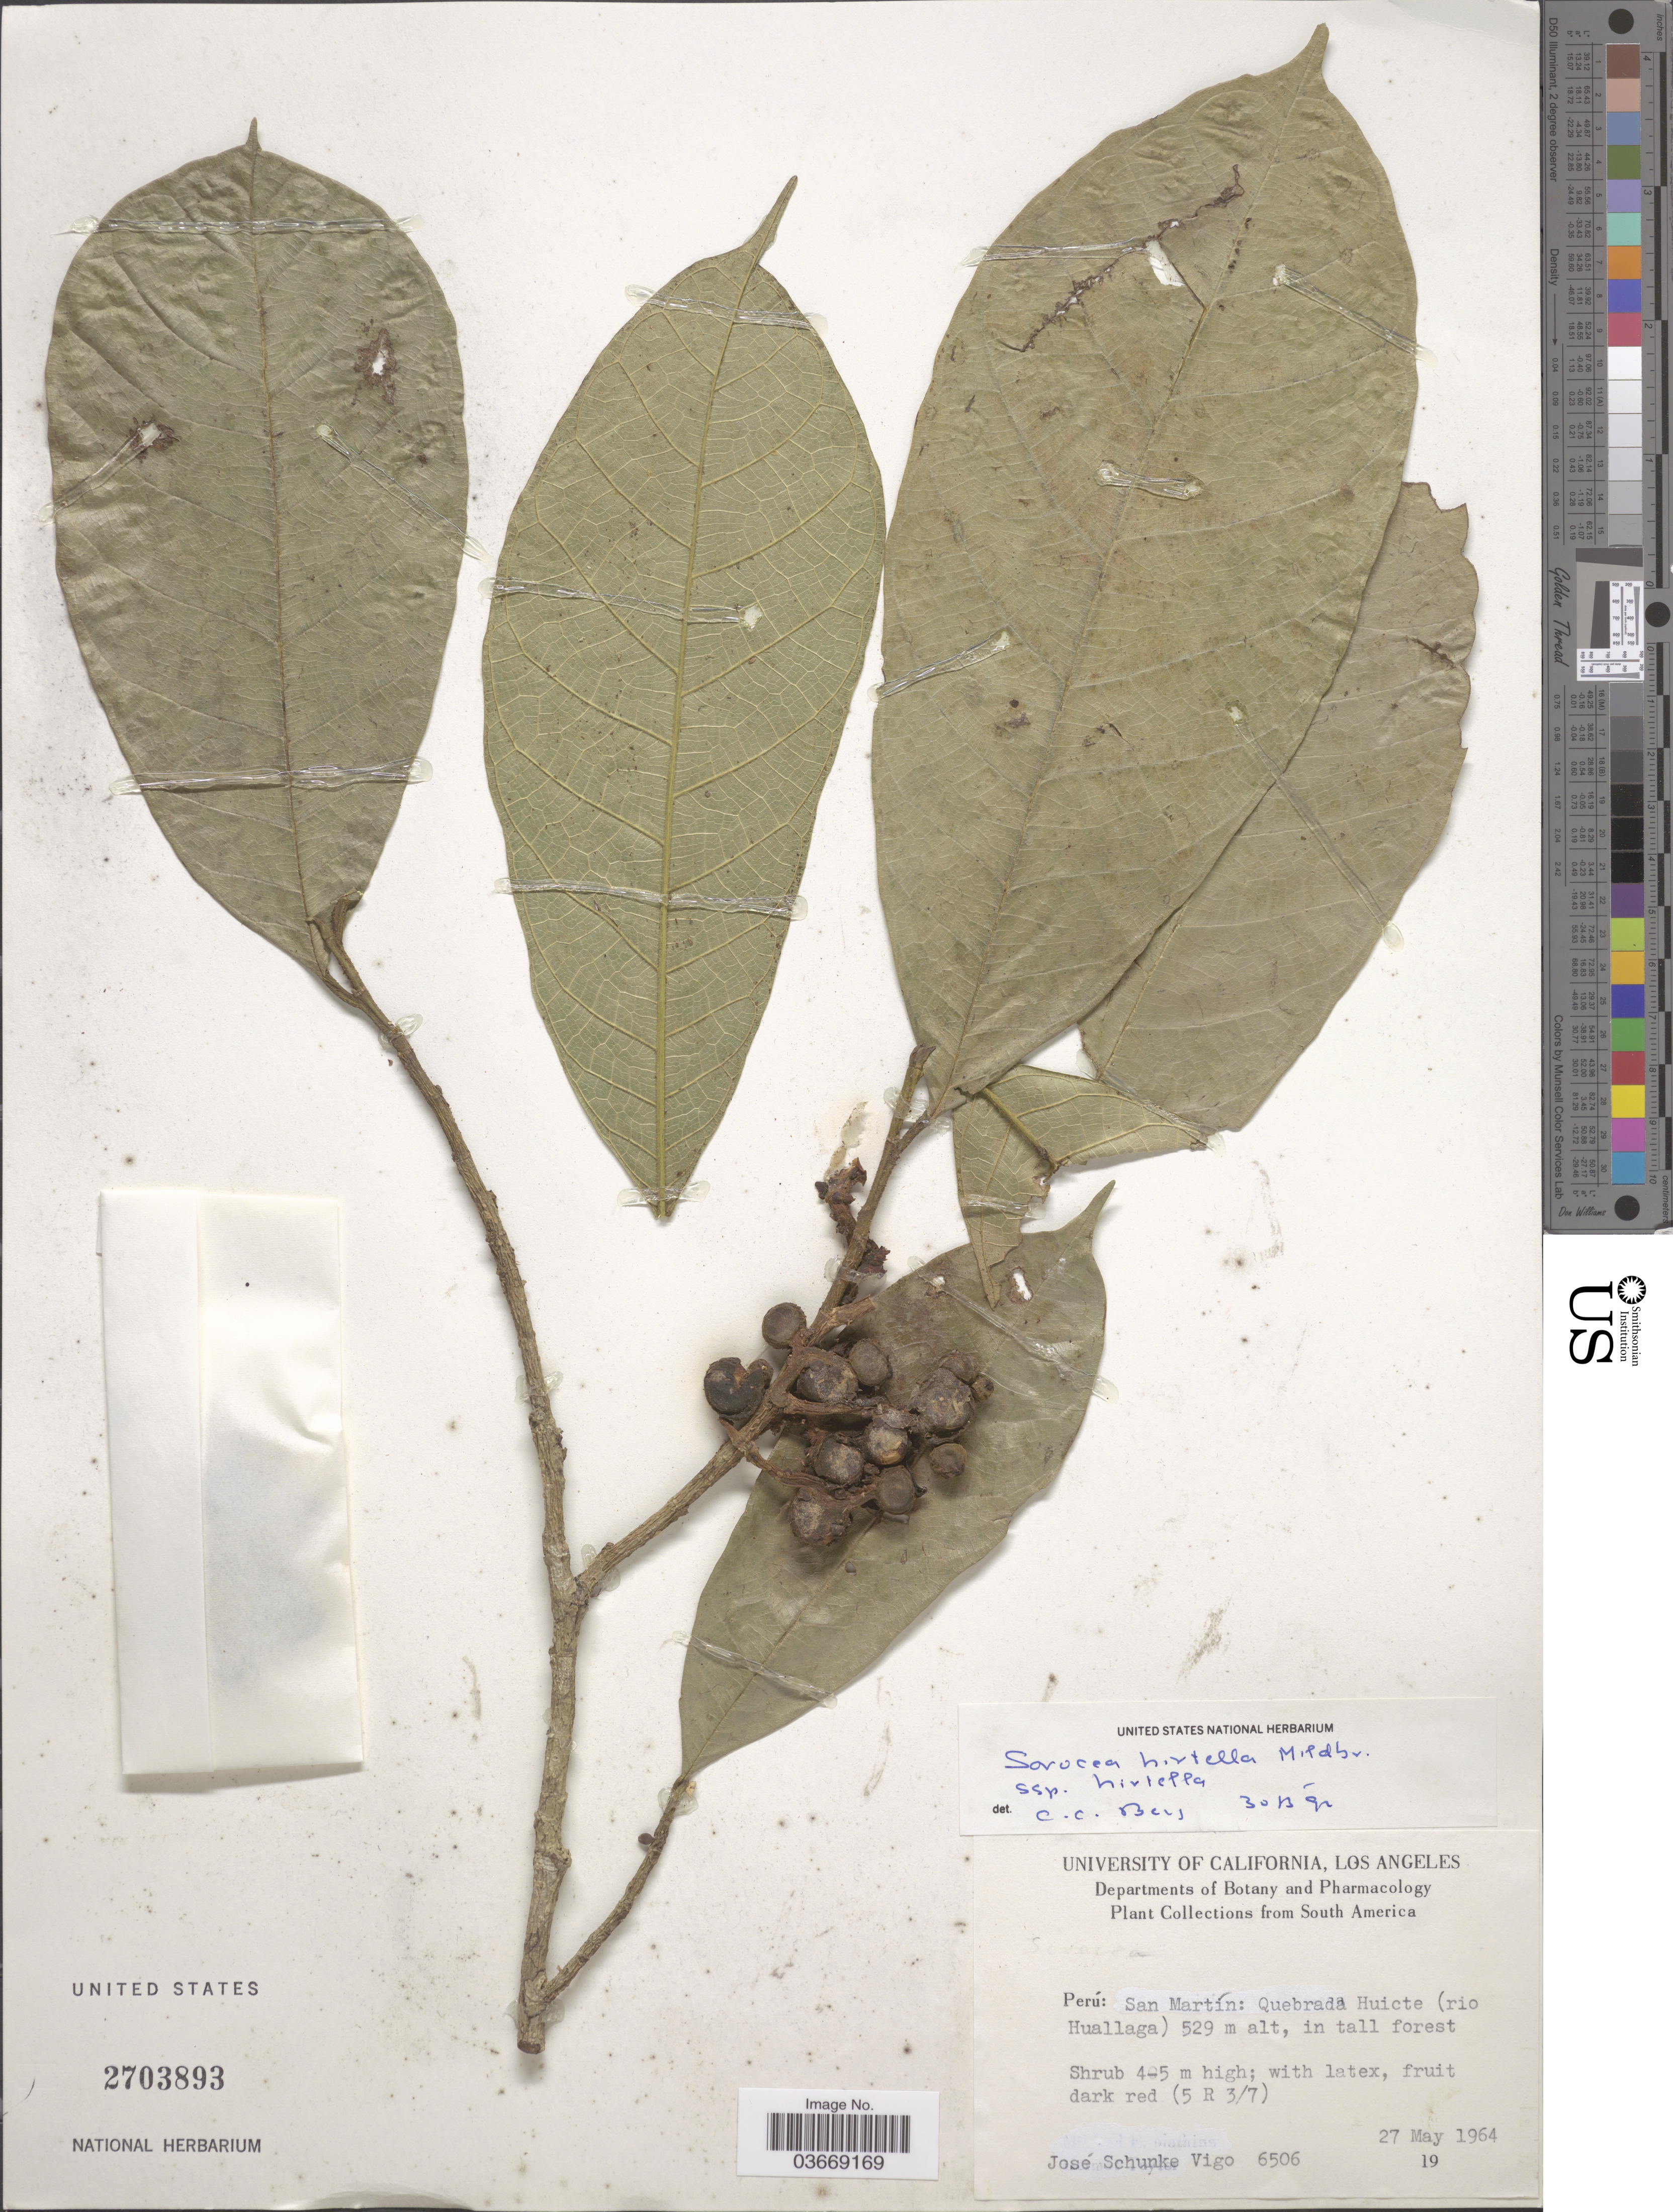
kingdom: Plantae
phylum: Tracheophyta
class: Magnoliopsida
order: Rosales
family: Moraceae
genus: Sorocea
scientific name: Sorocea hirtella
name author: Mildbr.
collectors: J. Schunke Vigo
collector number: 6506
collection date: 1964-05-27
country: Peru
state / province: San Martín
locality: Quebrada Huicte (rio Huallaga).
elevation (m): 529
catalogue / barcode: US 2703893